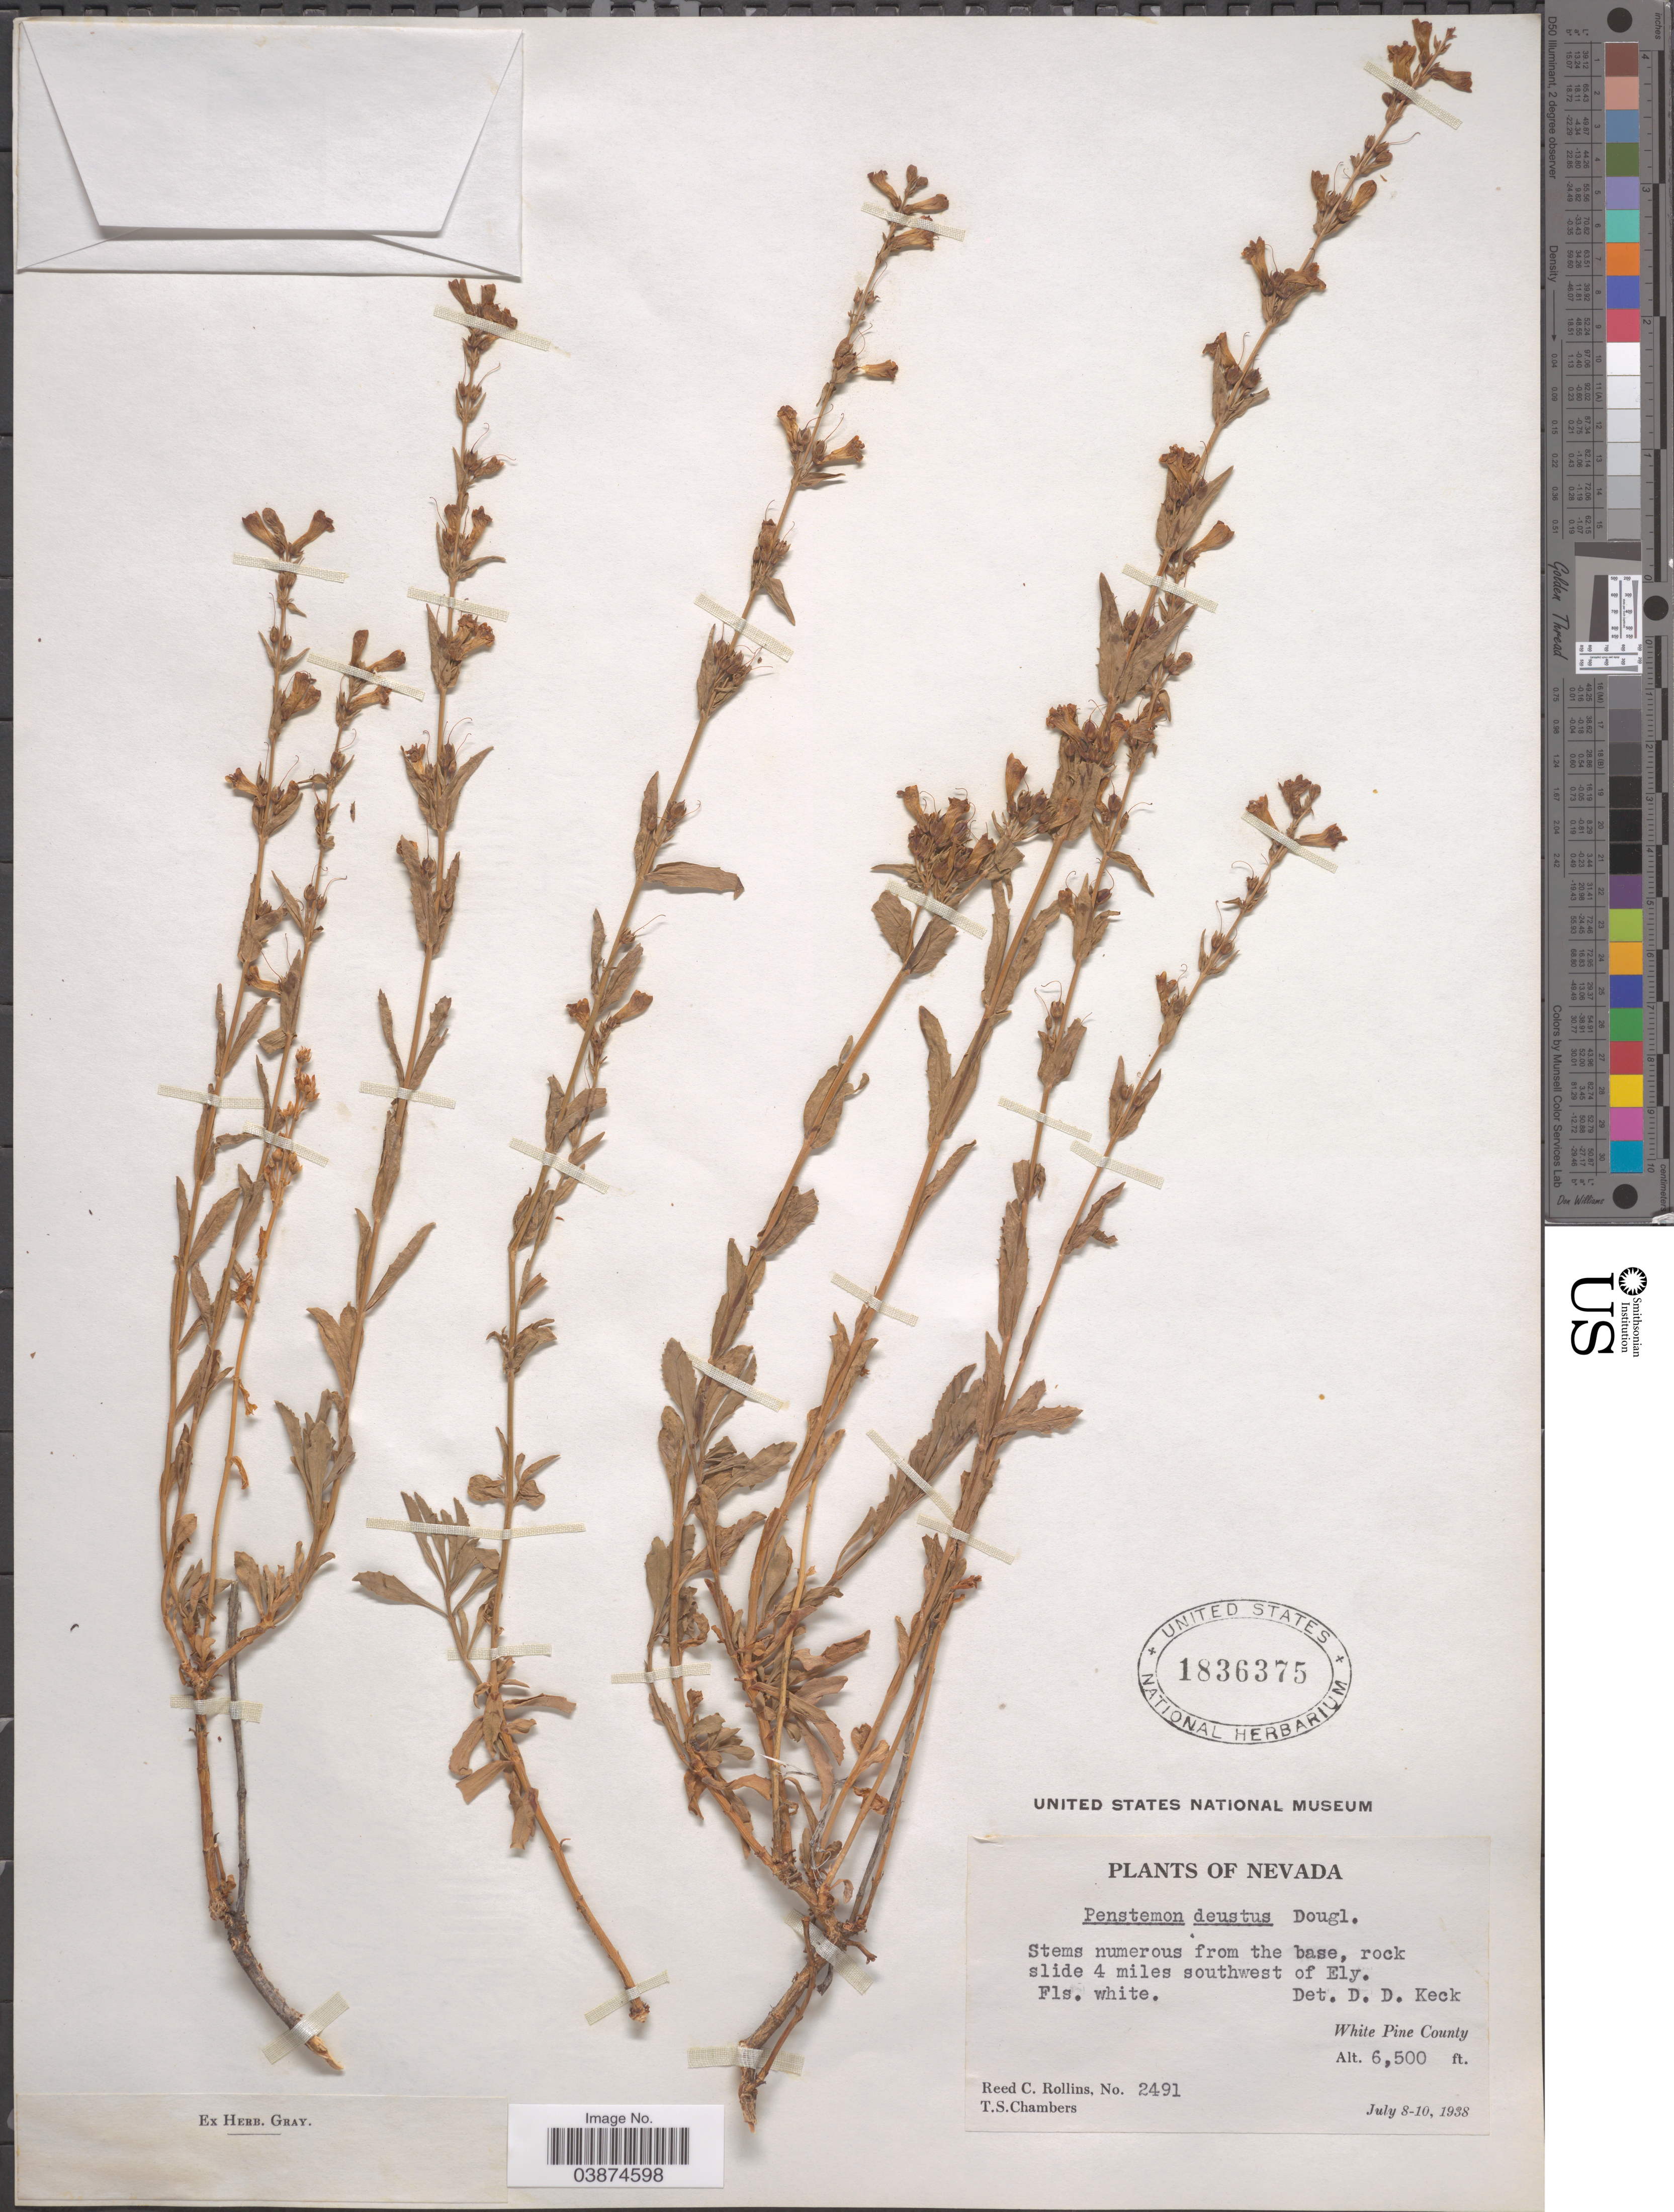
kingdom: Plantae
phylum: Tracheophyta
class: Magnoliopsida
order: Lamiales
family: Plantaginaceae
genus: Penstemon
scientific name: Penstemon deustus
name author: Douglas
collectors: R. C. Rollins & T. Chambers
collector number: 2491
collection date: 1938-07-08/1938-07-10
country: United States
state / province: Nevada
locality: Rock slide 4 miles southwest of Ely. White Pine County.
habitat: rock slide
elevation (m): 1981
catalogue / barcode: US 1836375